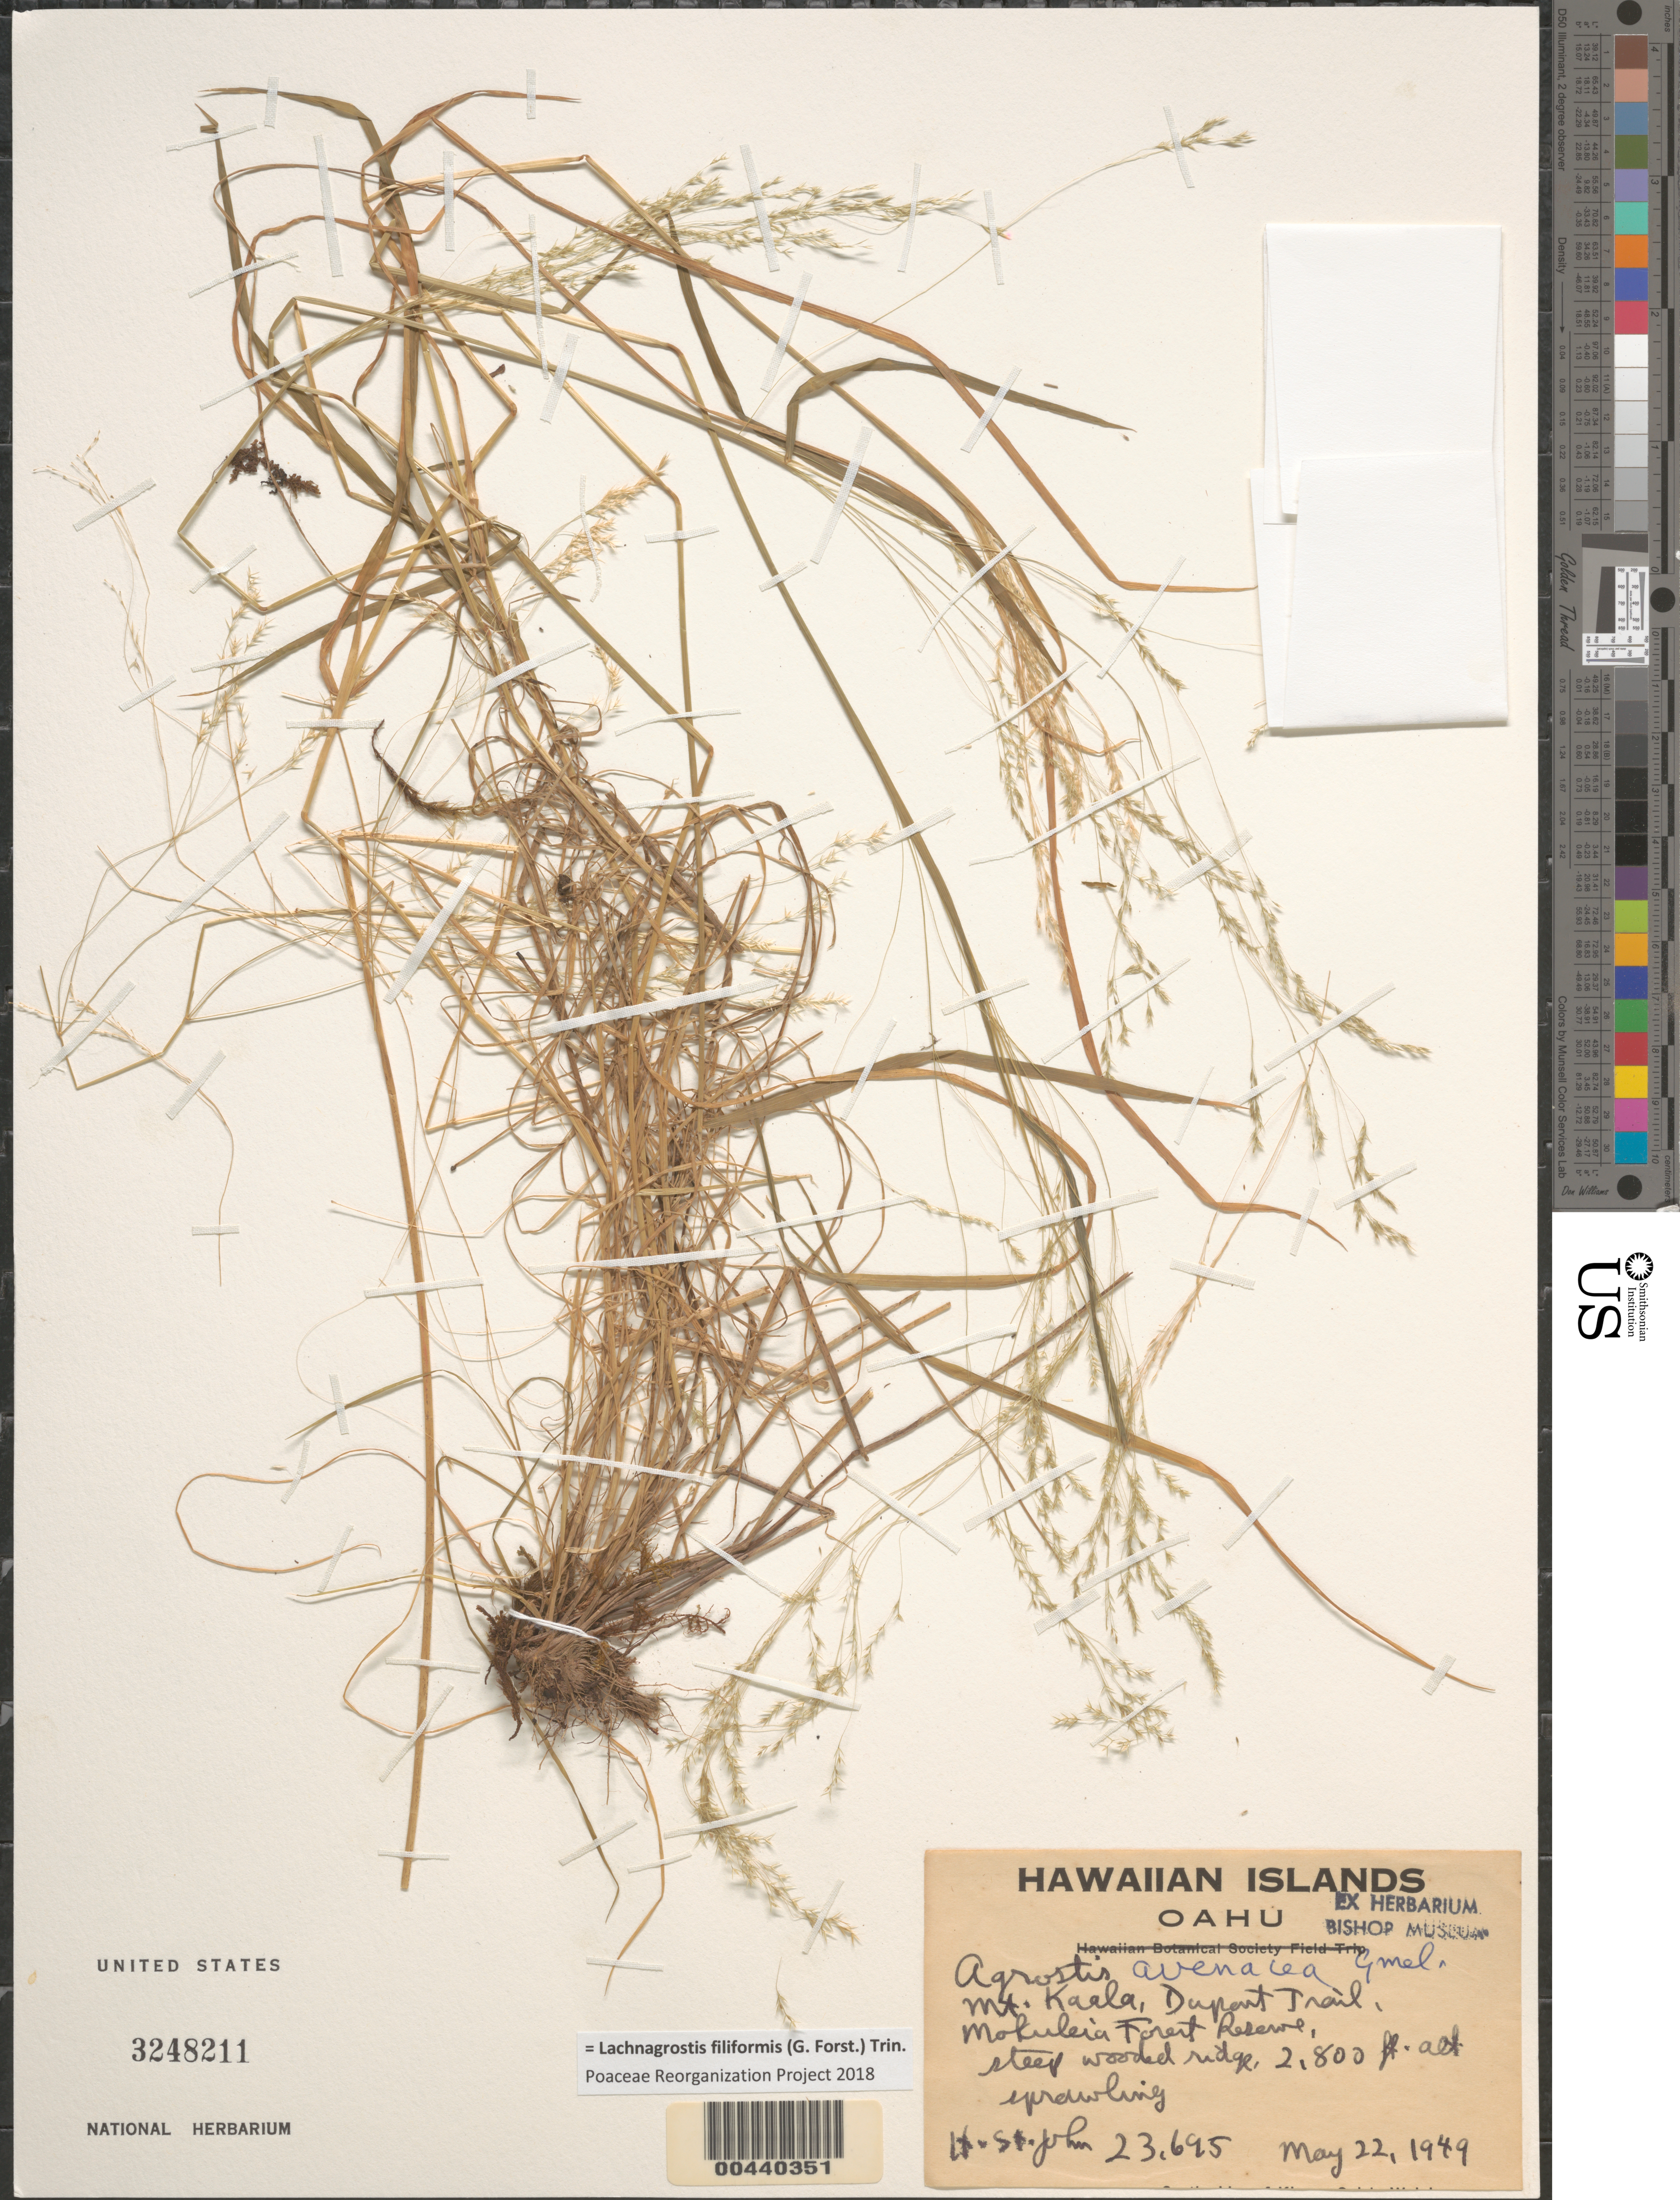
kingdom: Plantae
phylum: Tracheophyta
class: Liliopsida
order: Poales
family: Poaceae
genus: Lachnagrostis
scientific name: Lachnagrostis filiformis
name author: (J.R. Forst.) Trin.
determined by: Poaceae Reorganization Project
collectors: H. St. John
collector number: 23695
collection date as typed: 22 May 1949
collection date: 1949-05-22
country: United States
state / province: Hawaii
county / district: Honolulu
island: Oahu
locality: Mt. Kaala, Dupont Trail, Mokuleia Forest Reserve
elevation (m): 853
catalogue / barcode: US 3248211